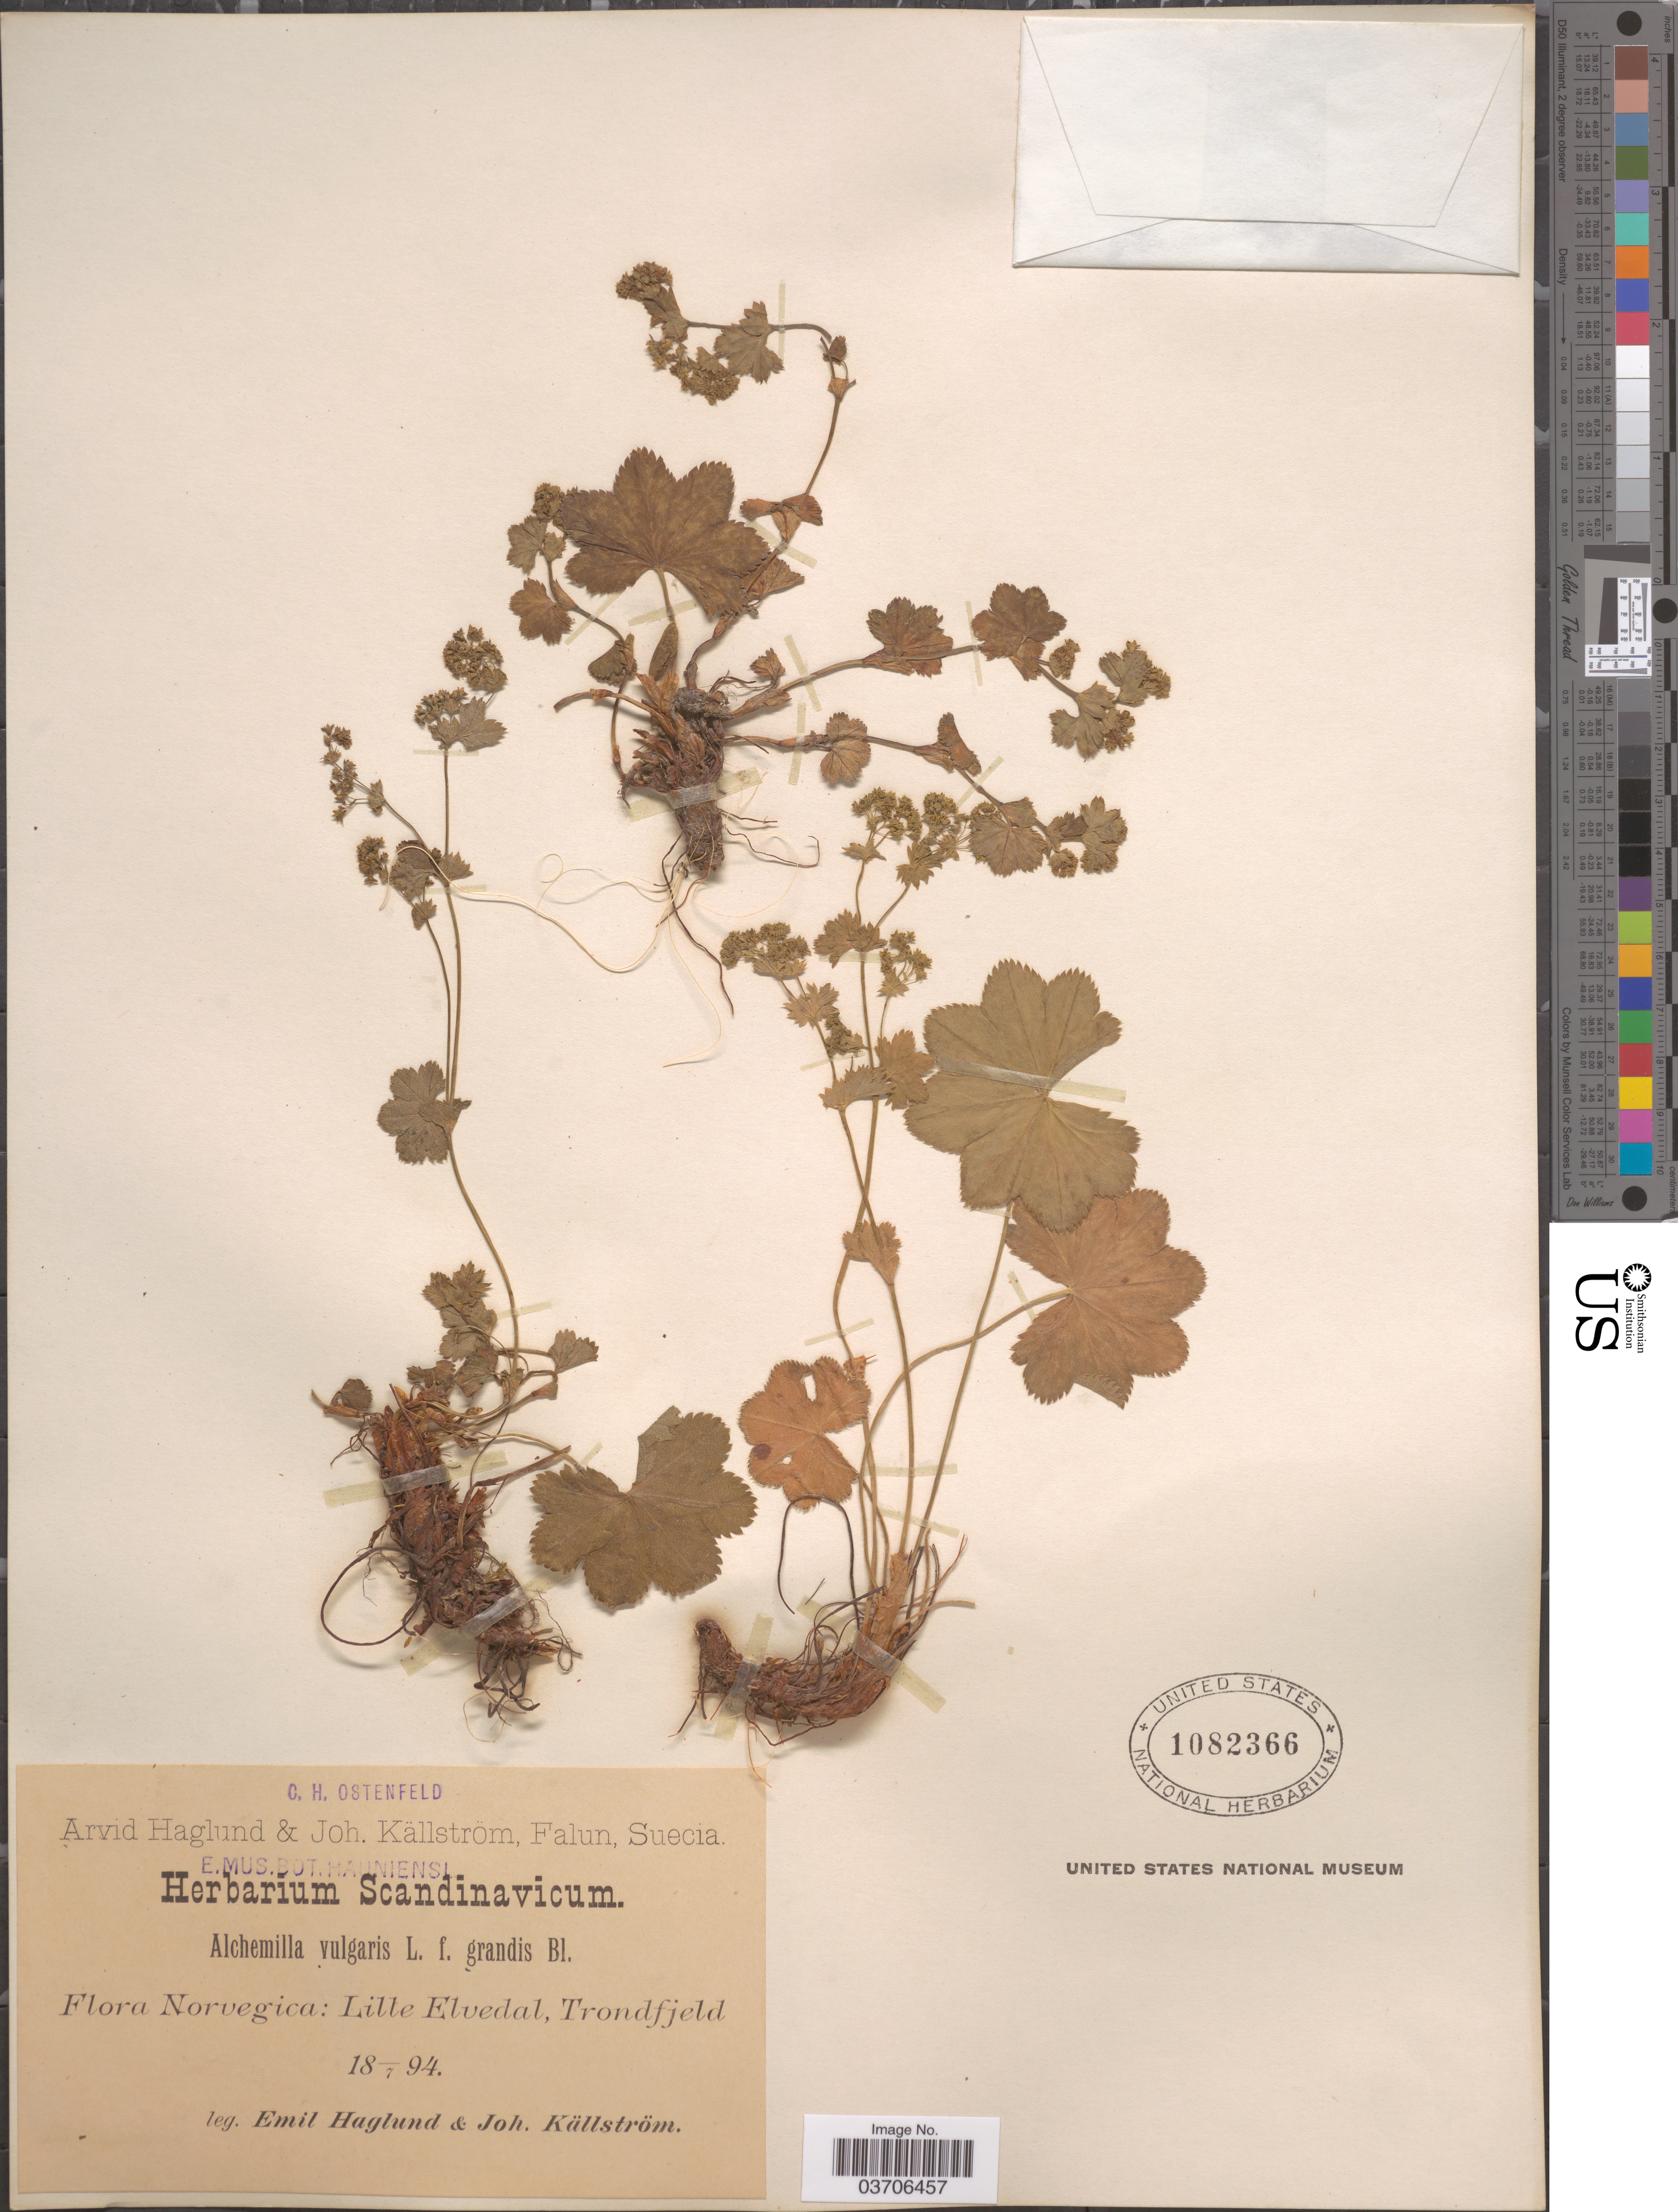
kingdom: Plantae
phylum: Tracheophyta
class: Magnoliopsida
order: Rosales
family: Rosaceae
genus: Alchemilla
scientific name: Alchemilla vulgaris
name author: L.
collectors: E. Haglund & J. Källström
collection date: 1894-07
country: Norway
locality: Lille Elvedal, Trondfjeld.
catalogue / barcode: US 1082366